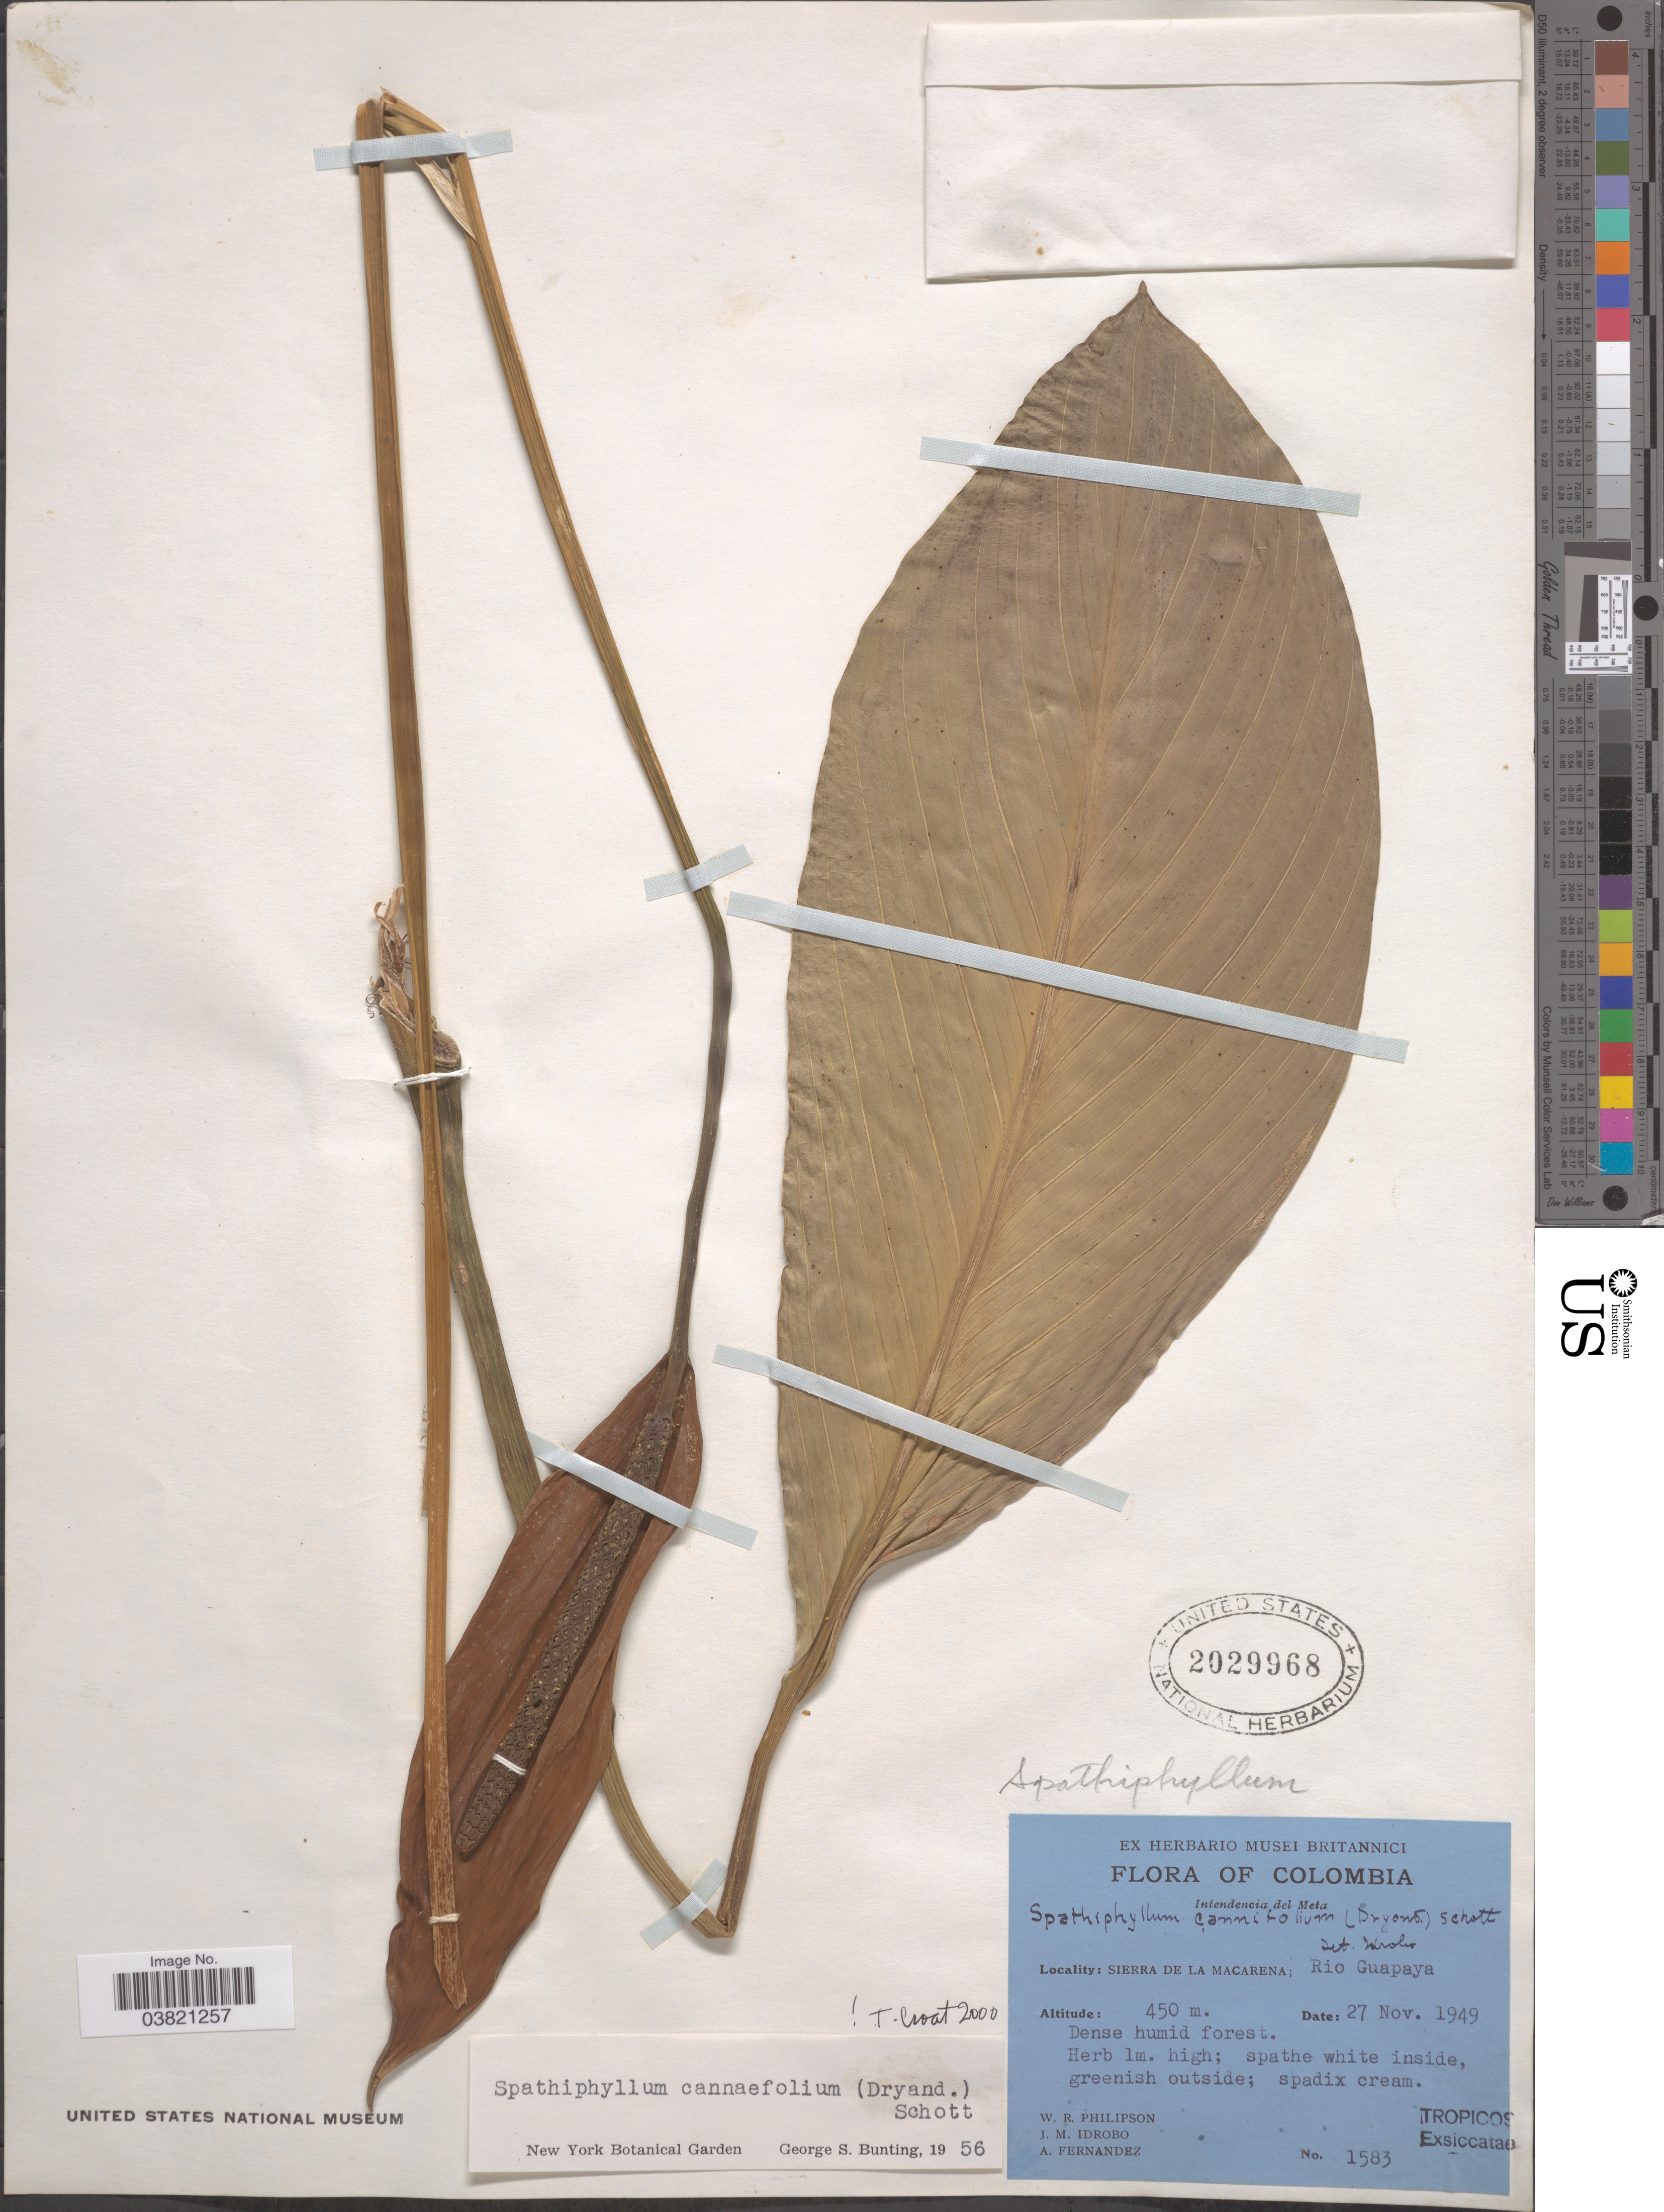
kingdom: Plantae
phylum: Tracheophyta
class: Liliopsida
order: Alismatales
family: Araceae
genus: Spathiphyllum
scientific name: Spathiphyllum cannifolium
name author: (Dryand. ex Sims) Schott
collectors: W. R. Philipson, J. M. Idrobo & A. Fernandez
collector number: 1583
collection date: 1949-11-27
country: Colombia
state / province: Meta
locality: Intendencia del Meta. Sierra de La Macarena; Rio Guapaya.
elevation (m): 450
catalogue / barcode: US 2029968